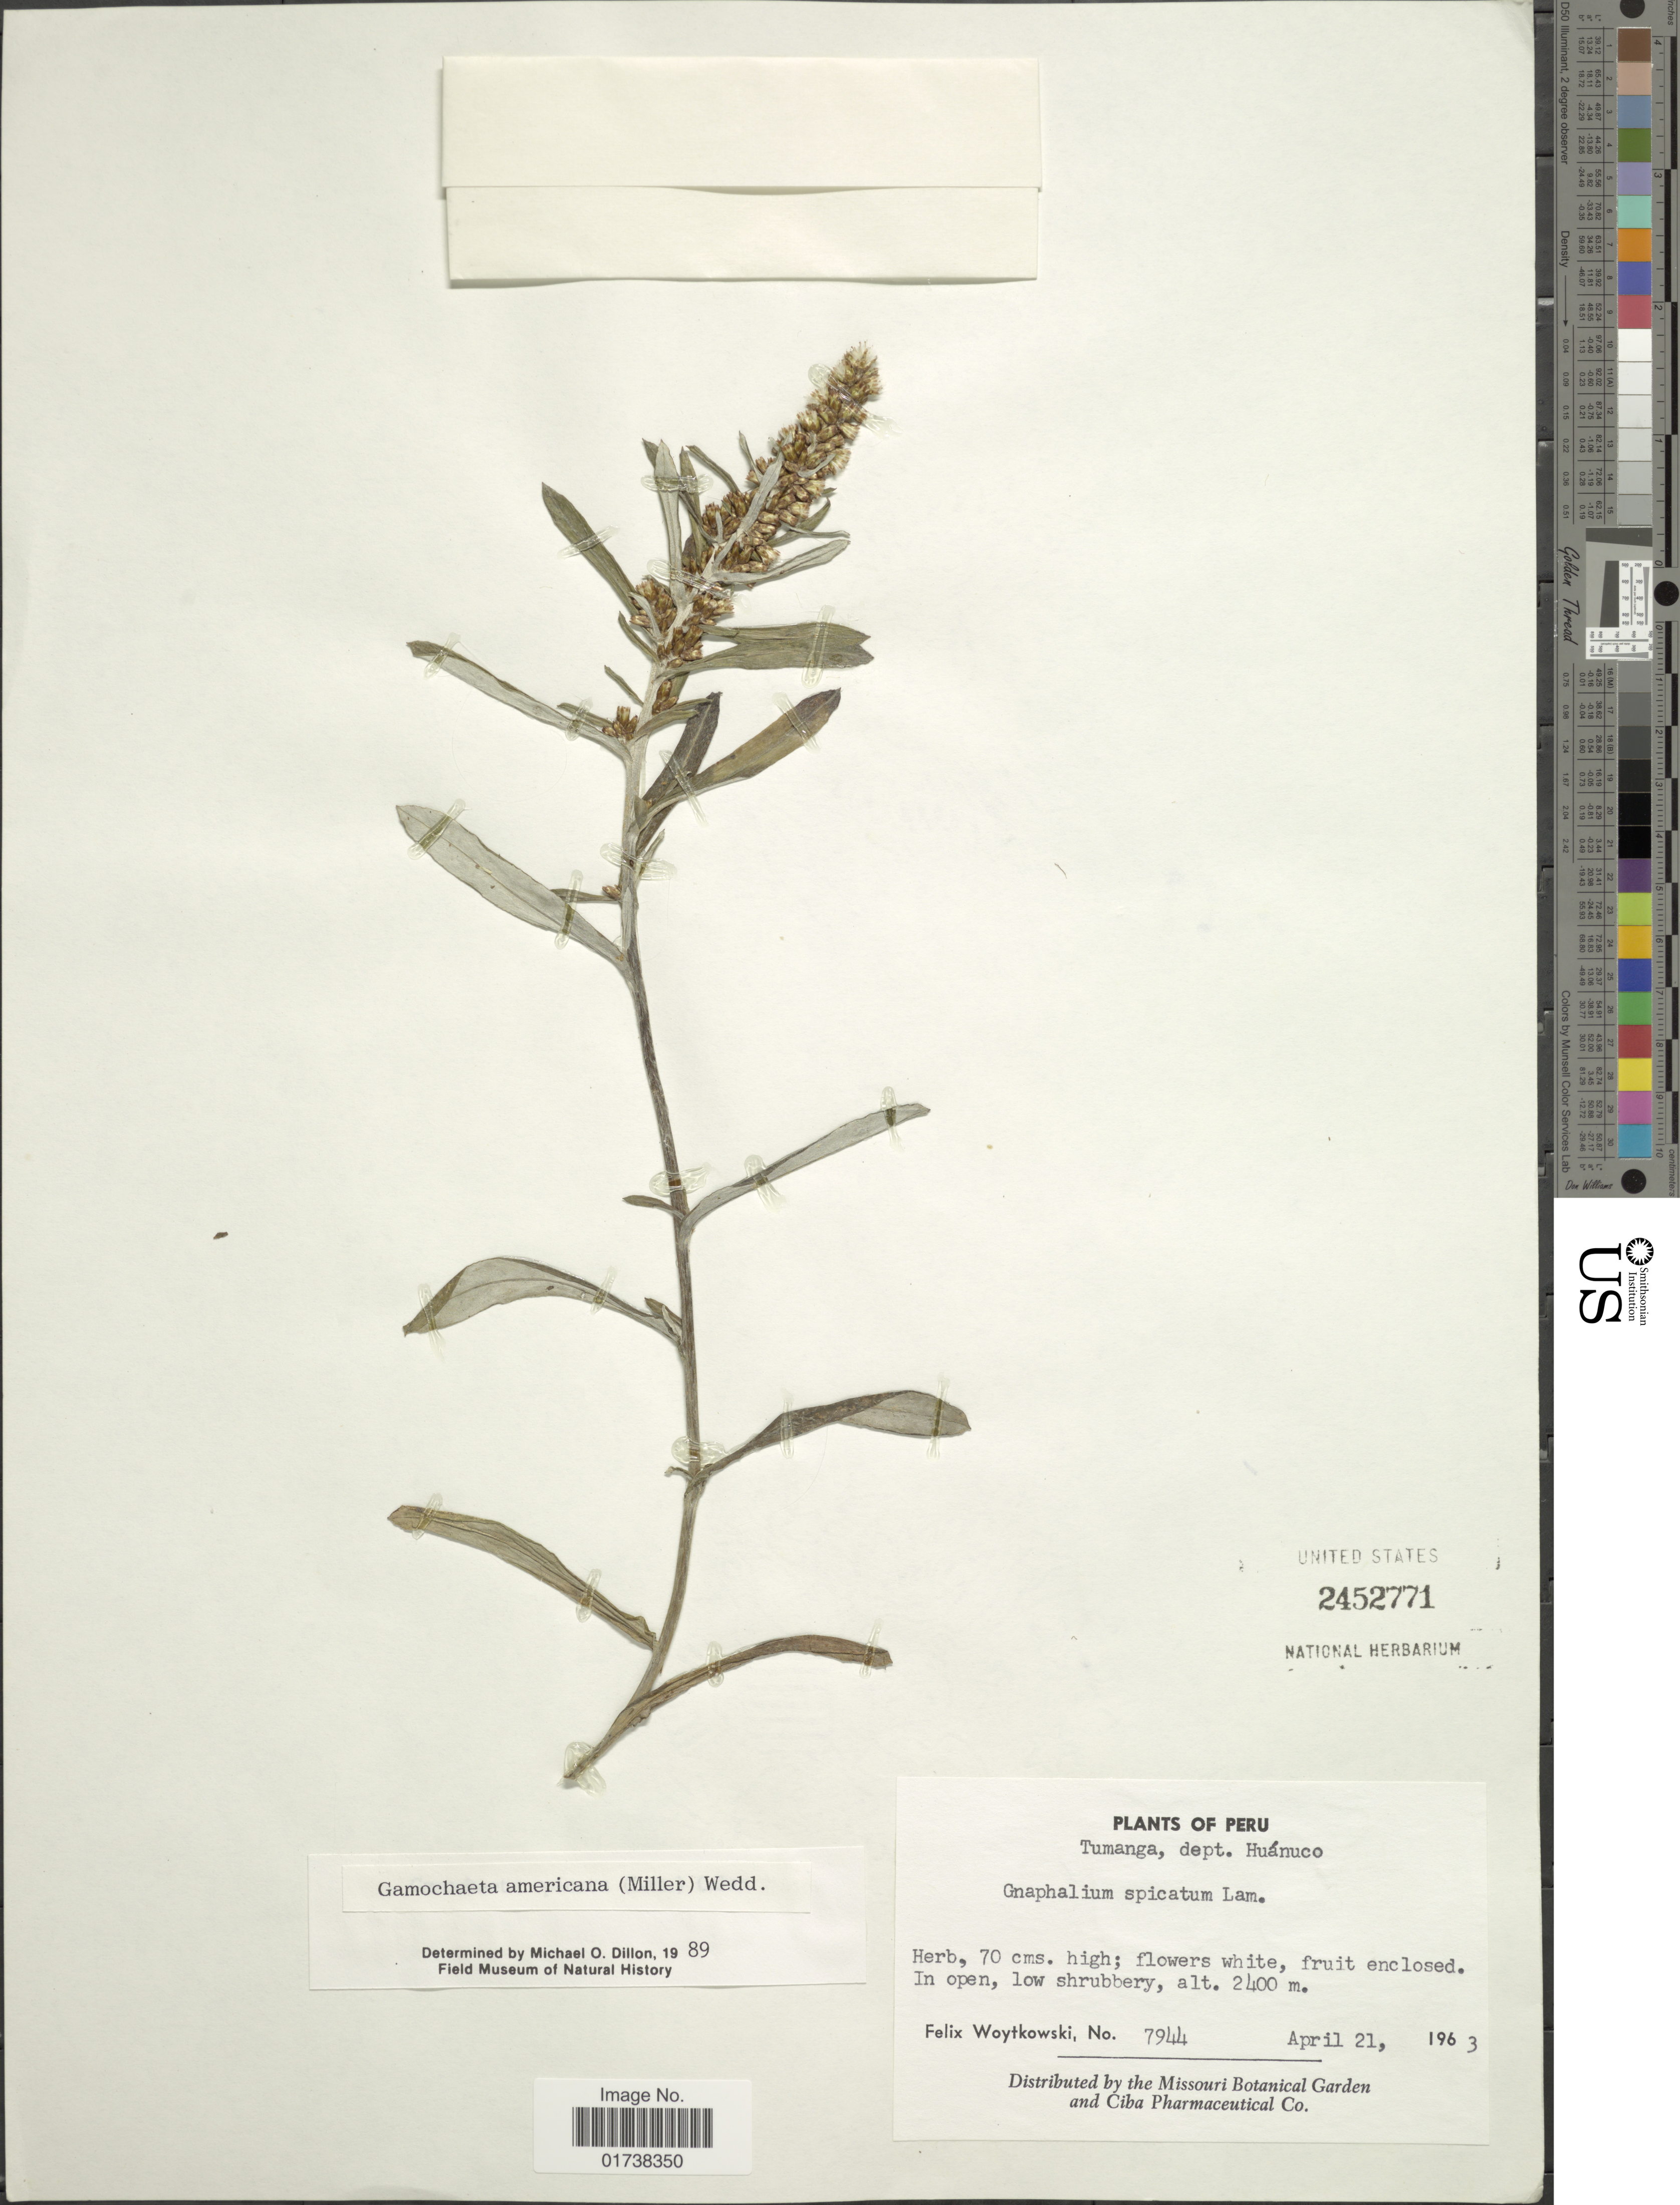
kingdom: Plantae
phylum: Tracheophyta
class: Magnoliopsida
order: Asterales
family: Asteraceae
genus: Gamochaeta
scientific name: Gamochaeta americana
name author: (Mill.) Wedd.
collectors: F. Woytkowski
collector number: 7944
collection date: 1963-04-21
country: Peru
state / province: Huánuco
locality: Tumanga, dept. Huanuco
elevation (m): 2400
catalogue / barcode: US 2452771